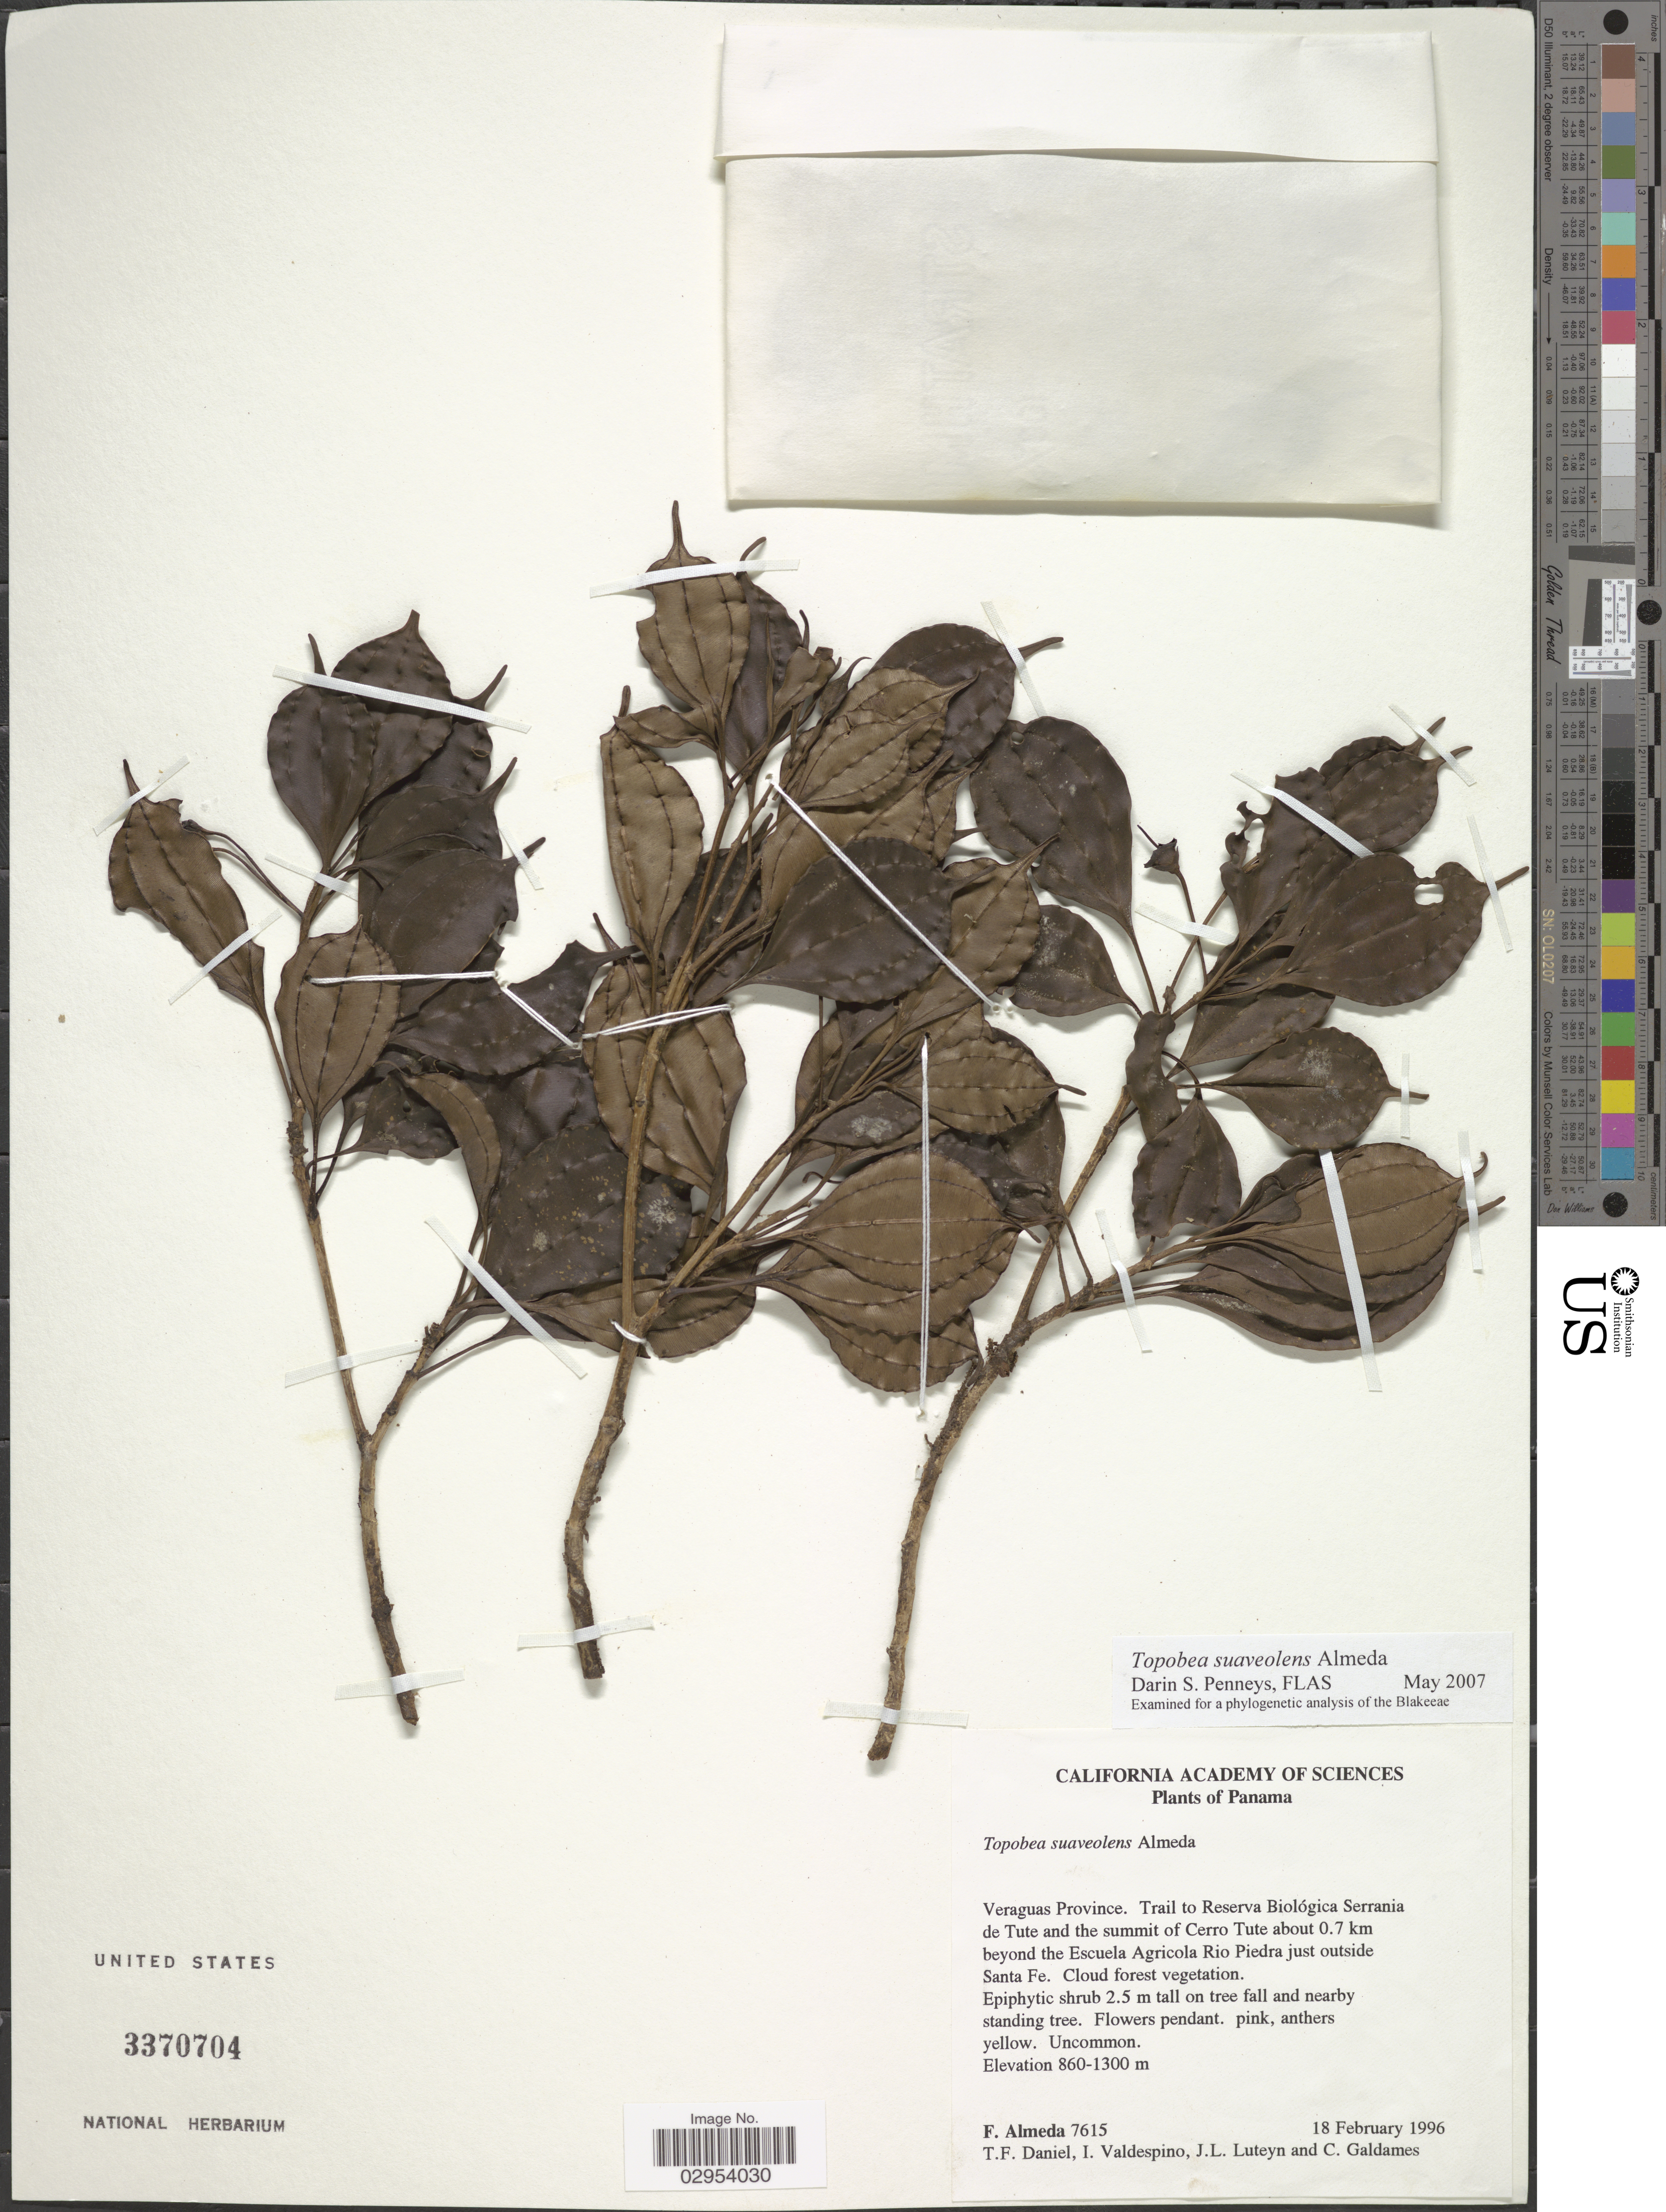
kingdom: Plantae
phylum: Tracheophyta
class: Magnoliopsida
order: Myrtales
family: Melastomataceae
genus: Topobea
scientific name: Topobea suaveolens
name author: Almeda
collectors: F. Almeda, T. F. Daniel, I. Valdespino, J. Luteyn & C. Galdames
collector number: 7615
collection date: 1996-02-18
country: Panama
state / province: Veraguas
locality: Trail to Reserva Biológica Serrania de Tute and the summit of Cerro Tute about 0.7 km beyond the Escuela Agricola Rio Piedra just outside Santa Fe.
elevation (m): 860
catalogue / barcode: US 3370704